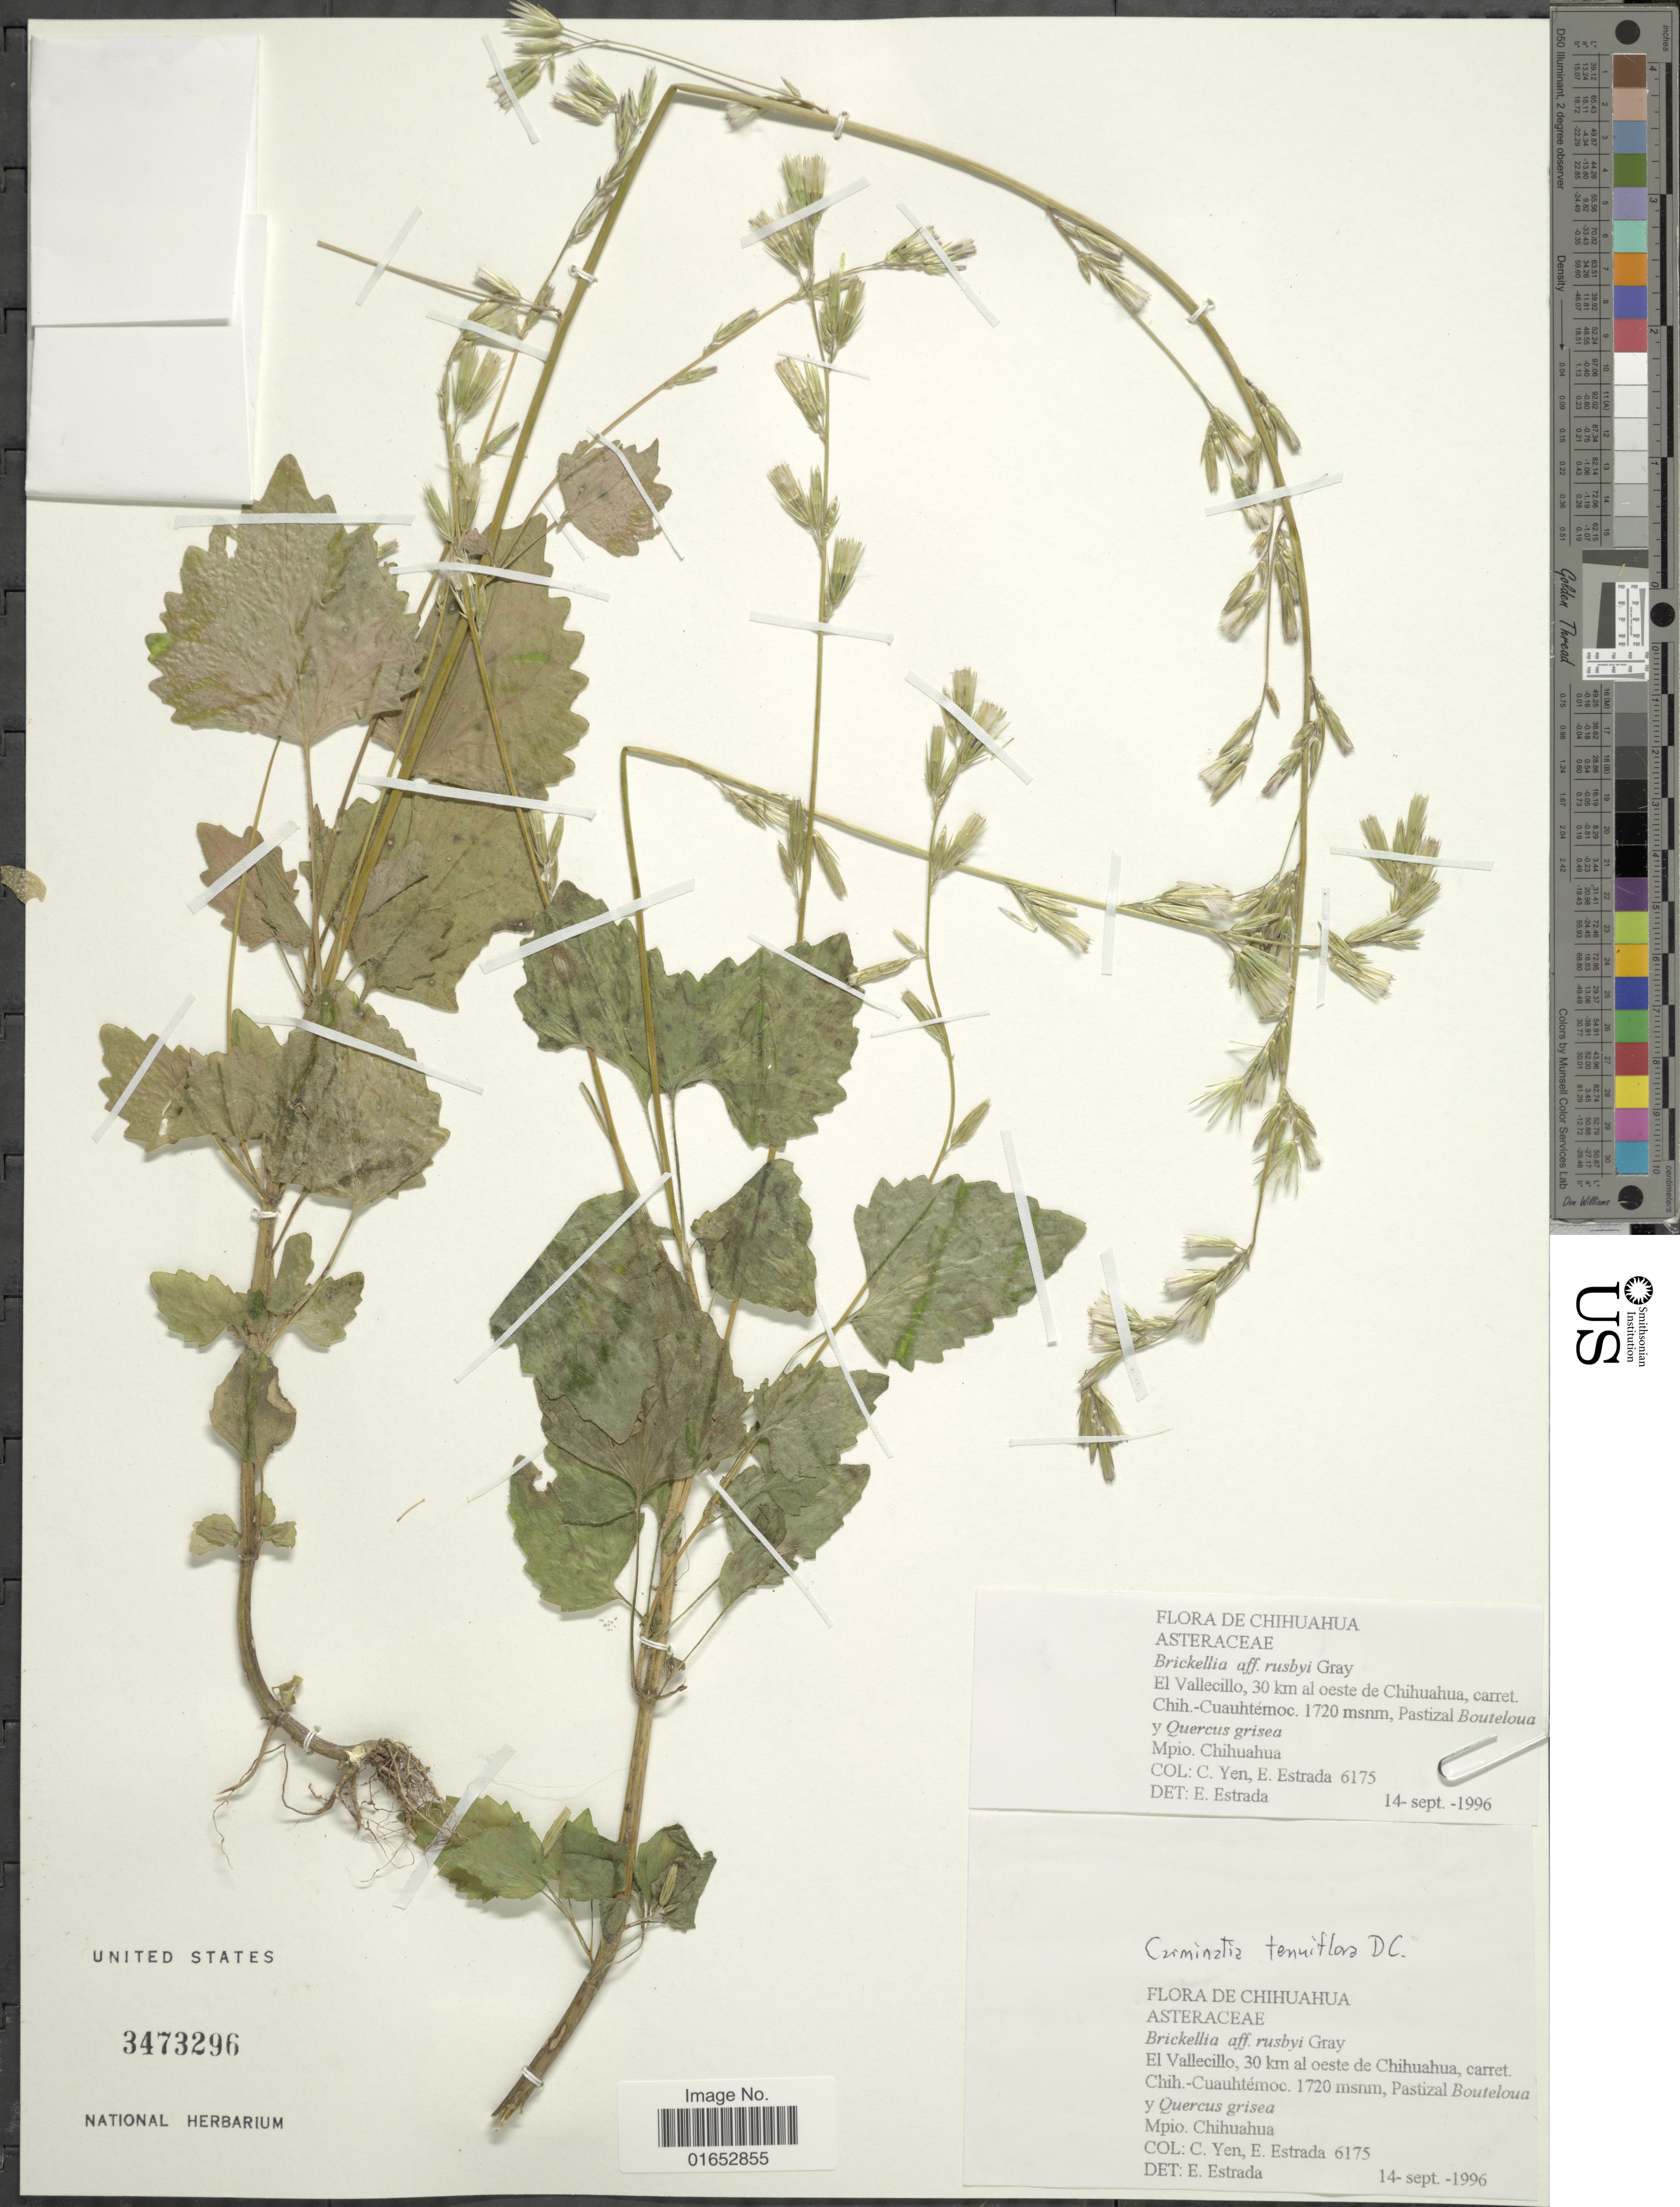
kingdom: Plantae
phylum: Tracheophyta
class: Magnoliopsida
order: Asterales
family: Asteraceae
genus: Carminatia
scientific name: Carminatia tenuiflora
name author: DC.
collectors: C. Yen & E. Estrada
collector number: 6175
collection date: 1996-09-14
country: Mexico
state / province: Chihuahua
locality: El Vallecillo, 30 km al oeste de Chihuahua, carret. Chih.-Cuauhtémoc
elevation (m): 1720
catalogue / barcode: US 3473296